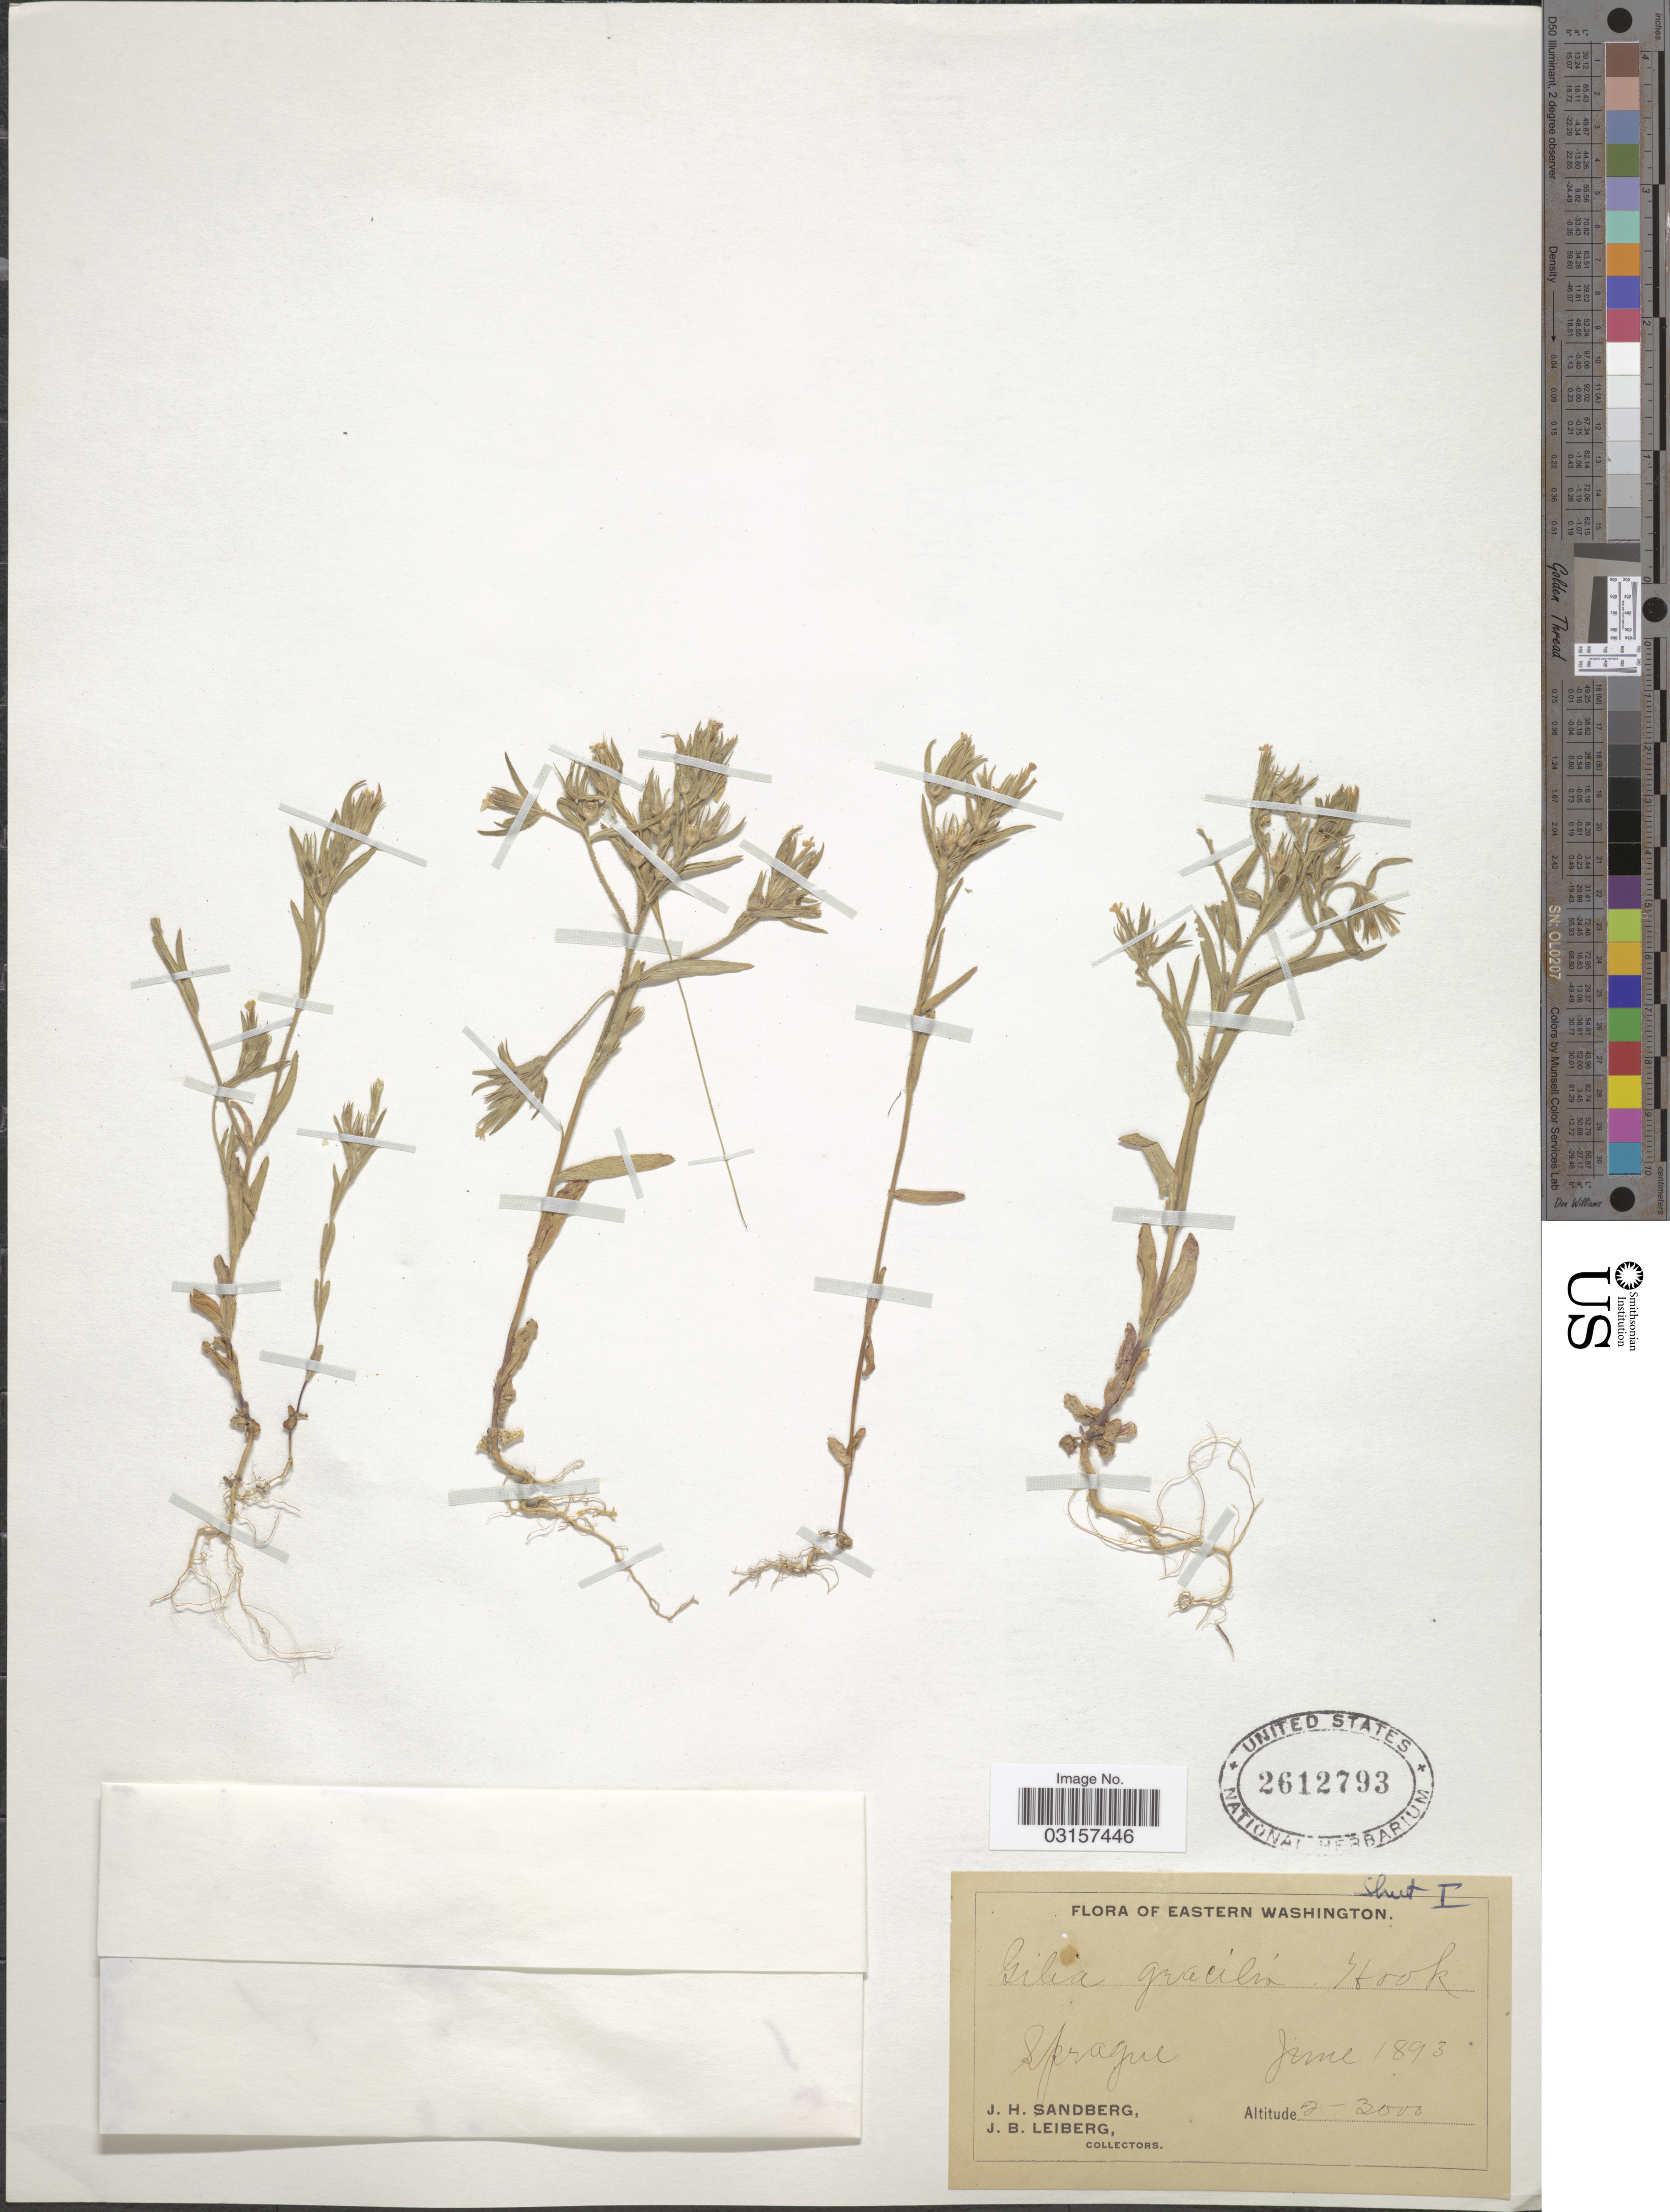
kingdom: Plantae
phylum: Tracheophyta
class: Magnoliopsida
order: Ericales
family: Polemoniaceae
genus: Microsteris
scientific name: Microsteris gracilis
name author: (Hook.) Greene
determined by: (US) Smithsonian Institution - National Museum of Natural History - Department of Botany (UNITED STATES)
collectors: J. Sanberg & J. B. Leiberg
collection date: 1893-06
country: United States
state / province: Washington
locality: Eastern Washington. Sprague.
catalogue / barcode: US 2612793